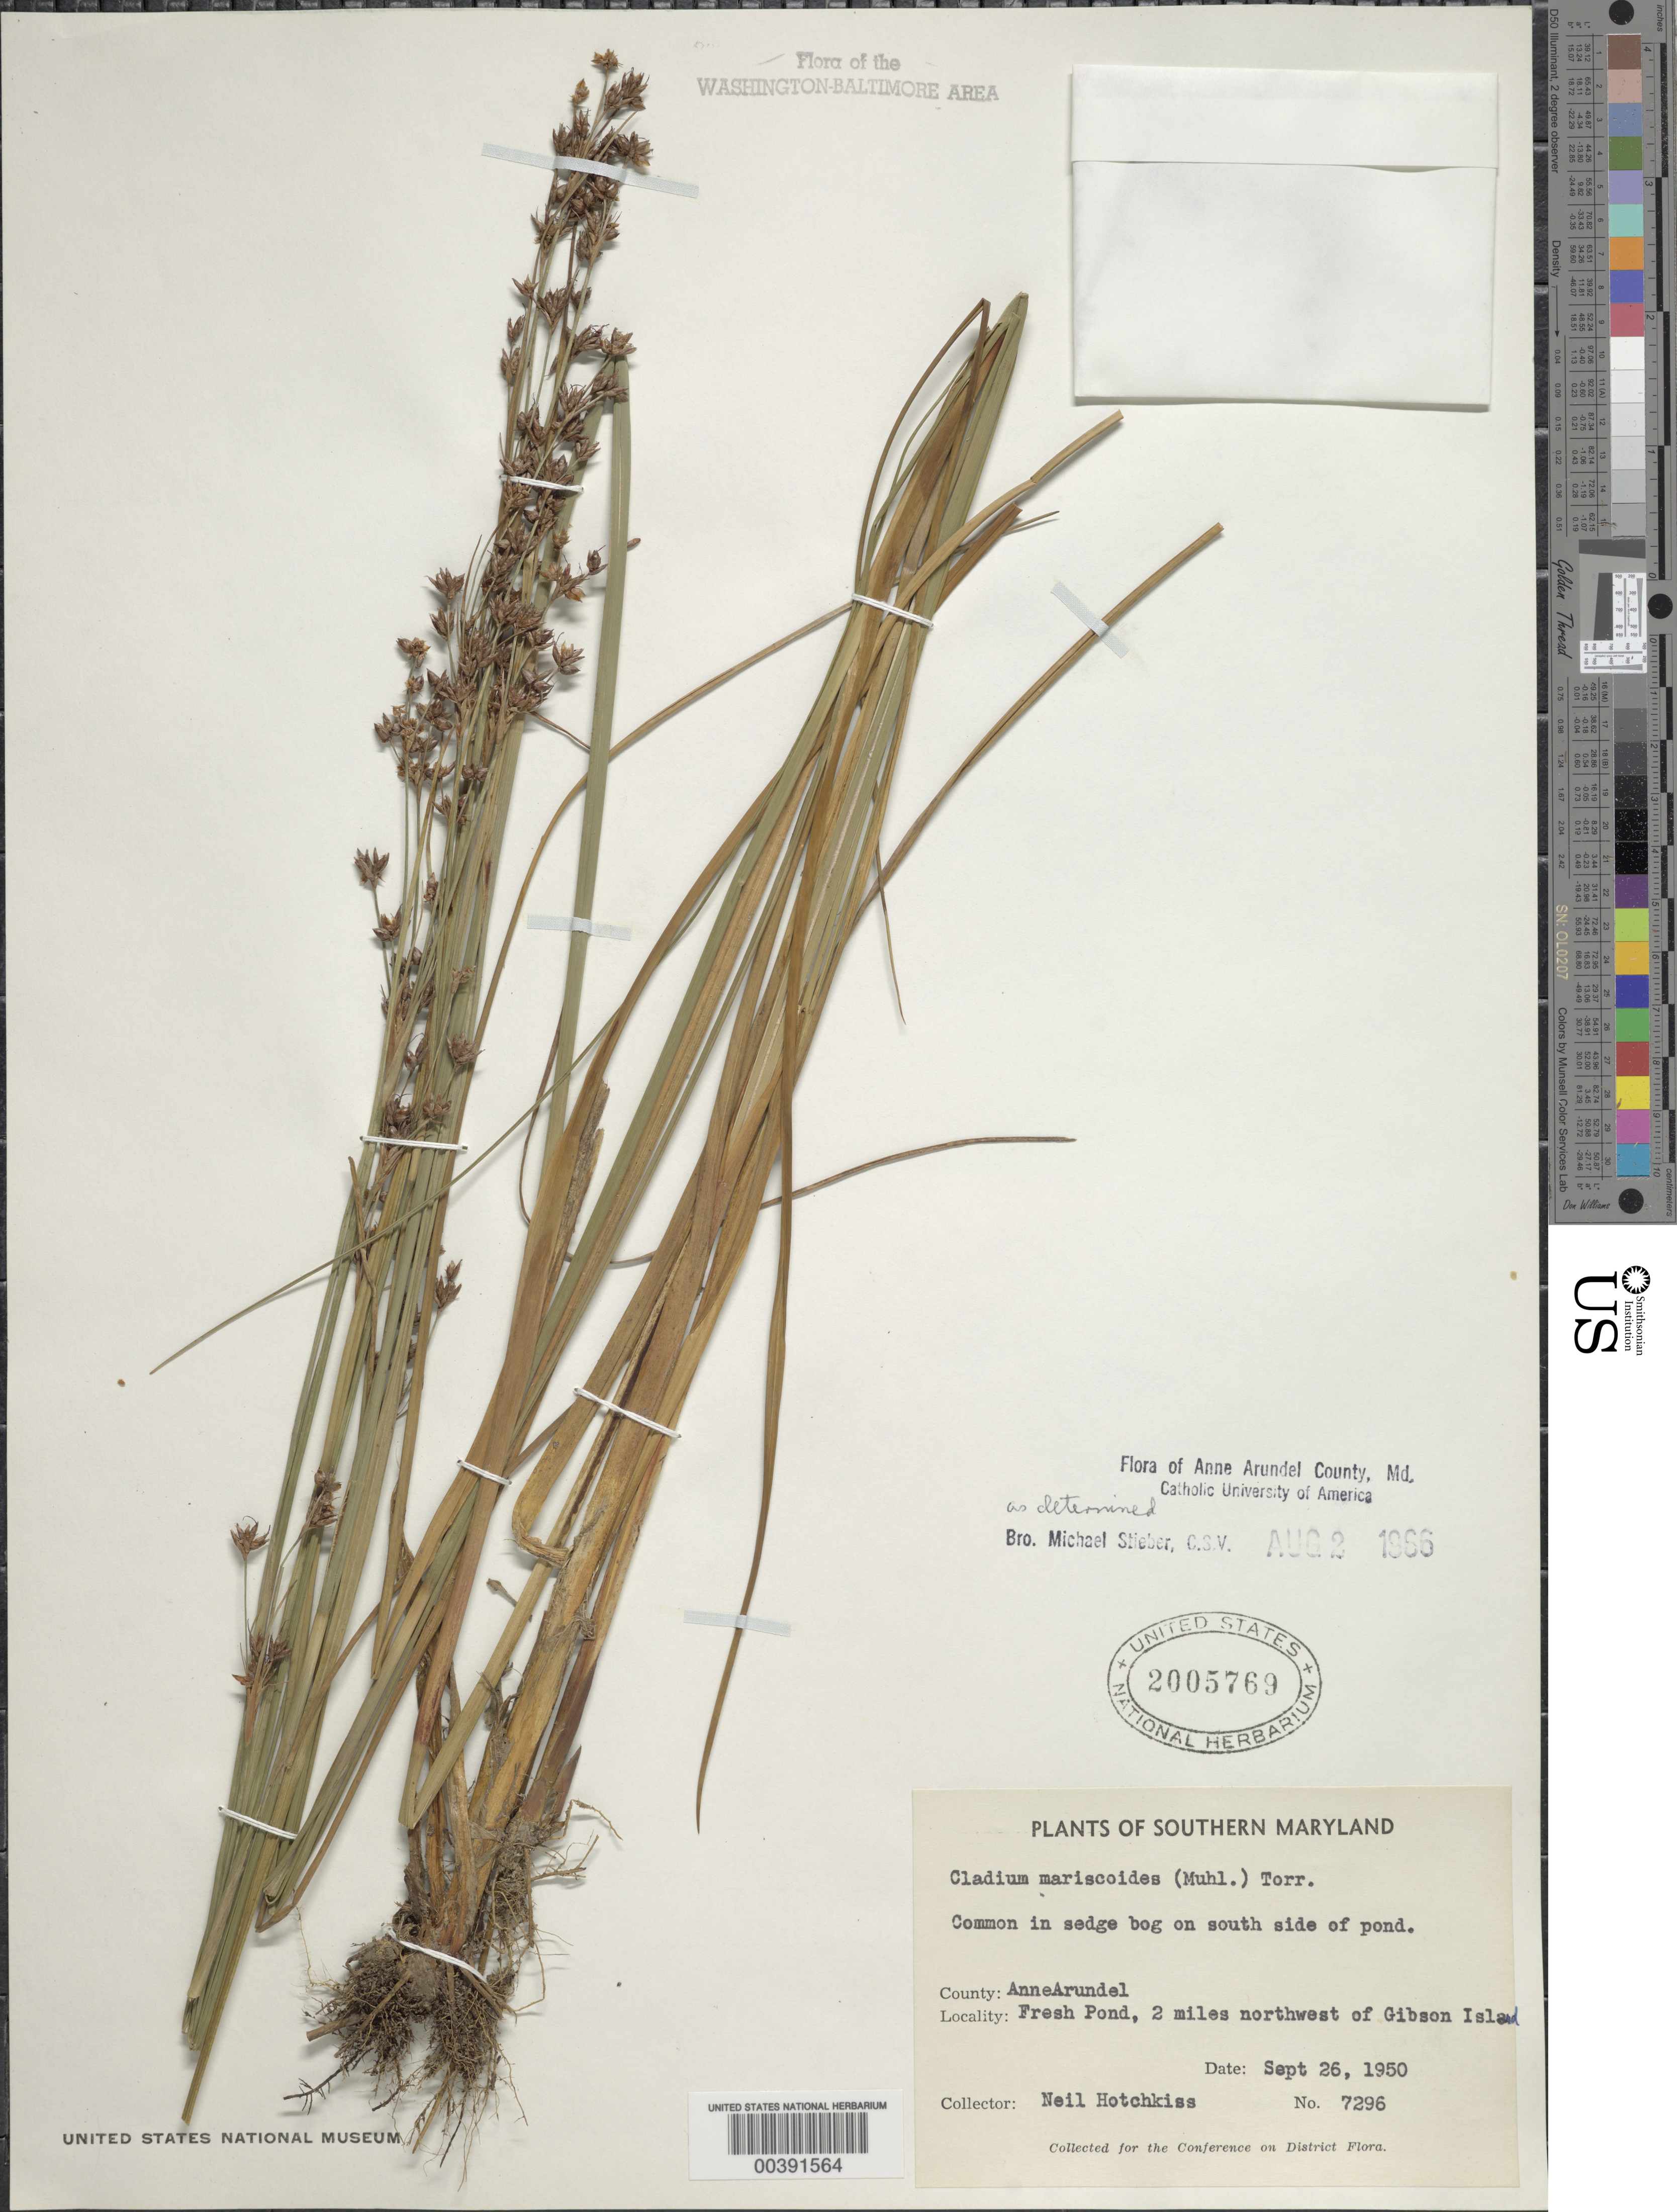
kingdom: Plantae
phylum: Tracheophyta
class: Liliopsida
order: Poales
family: Cyperaceae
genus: Cladium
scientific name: Cladium mariscoides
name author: (Muhl.) Torr.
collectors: N. Hotchkiss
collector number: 7296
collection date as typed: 26 Sep 1950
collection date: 1950-09-26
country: United States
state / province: Maryland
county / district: Anne Arundel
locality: Fresh Pond, northwest of Gibson Island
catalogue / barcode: US 2005769